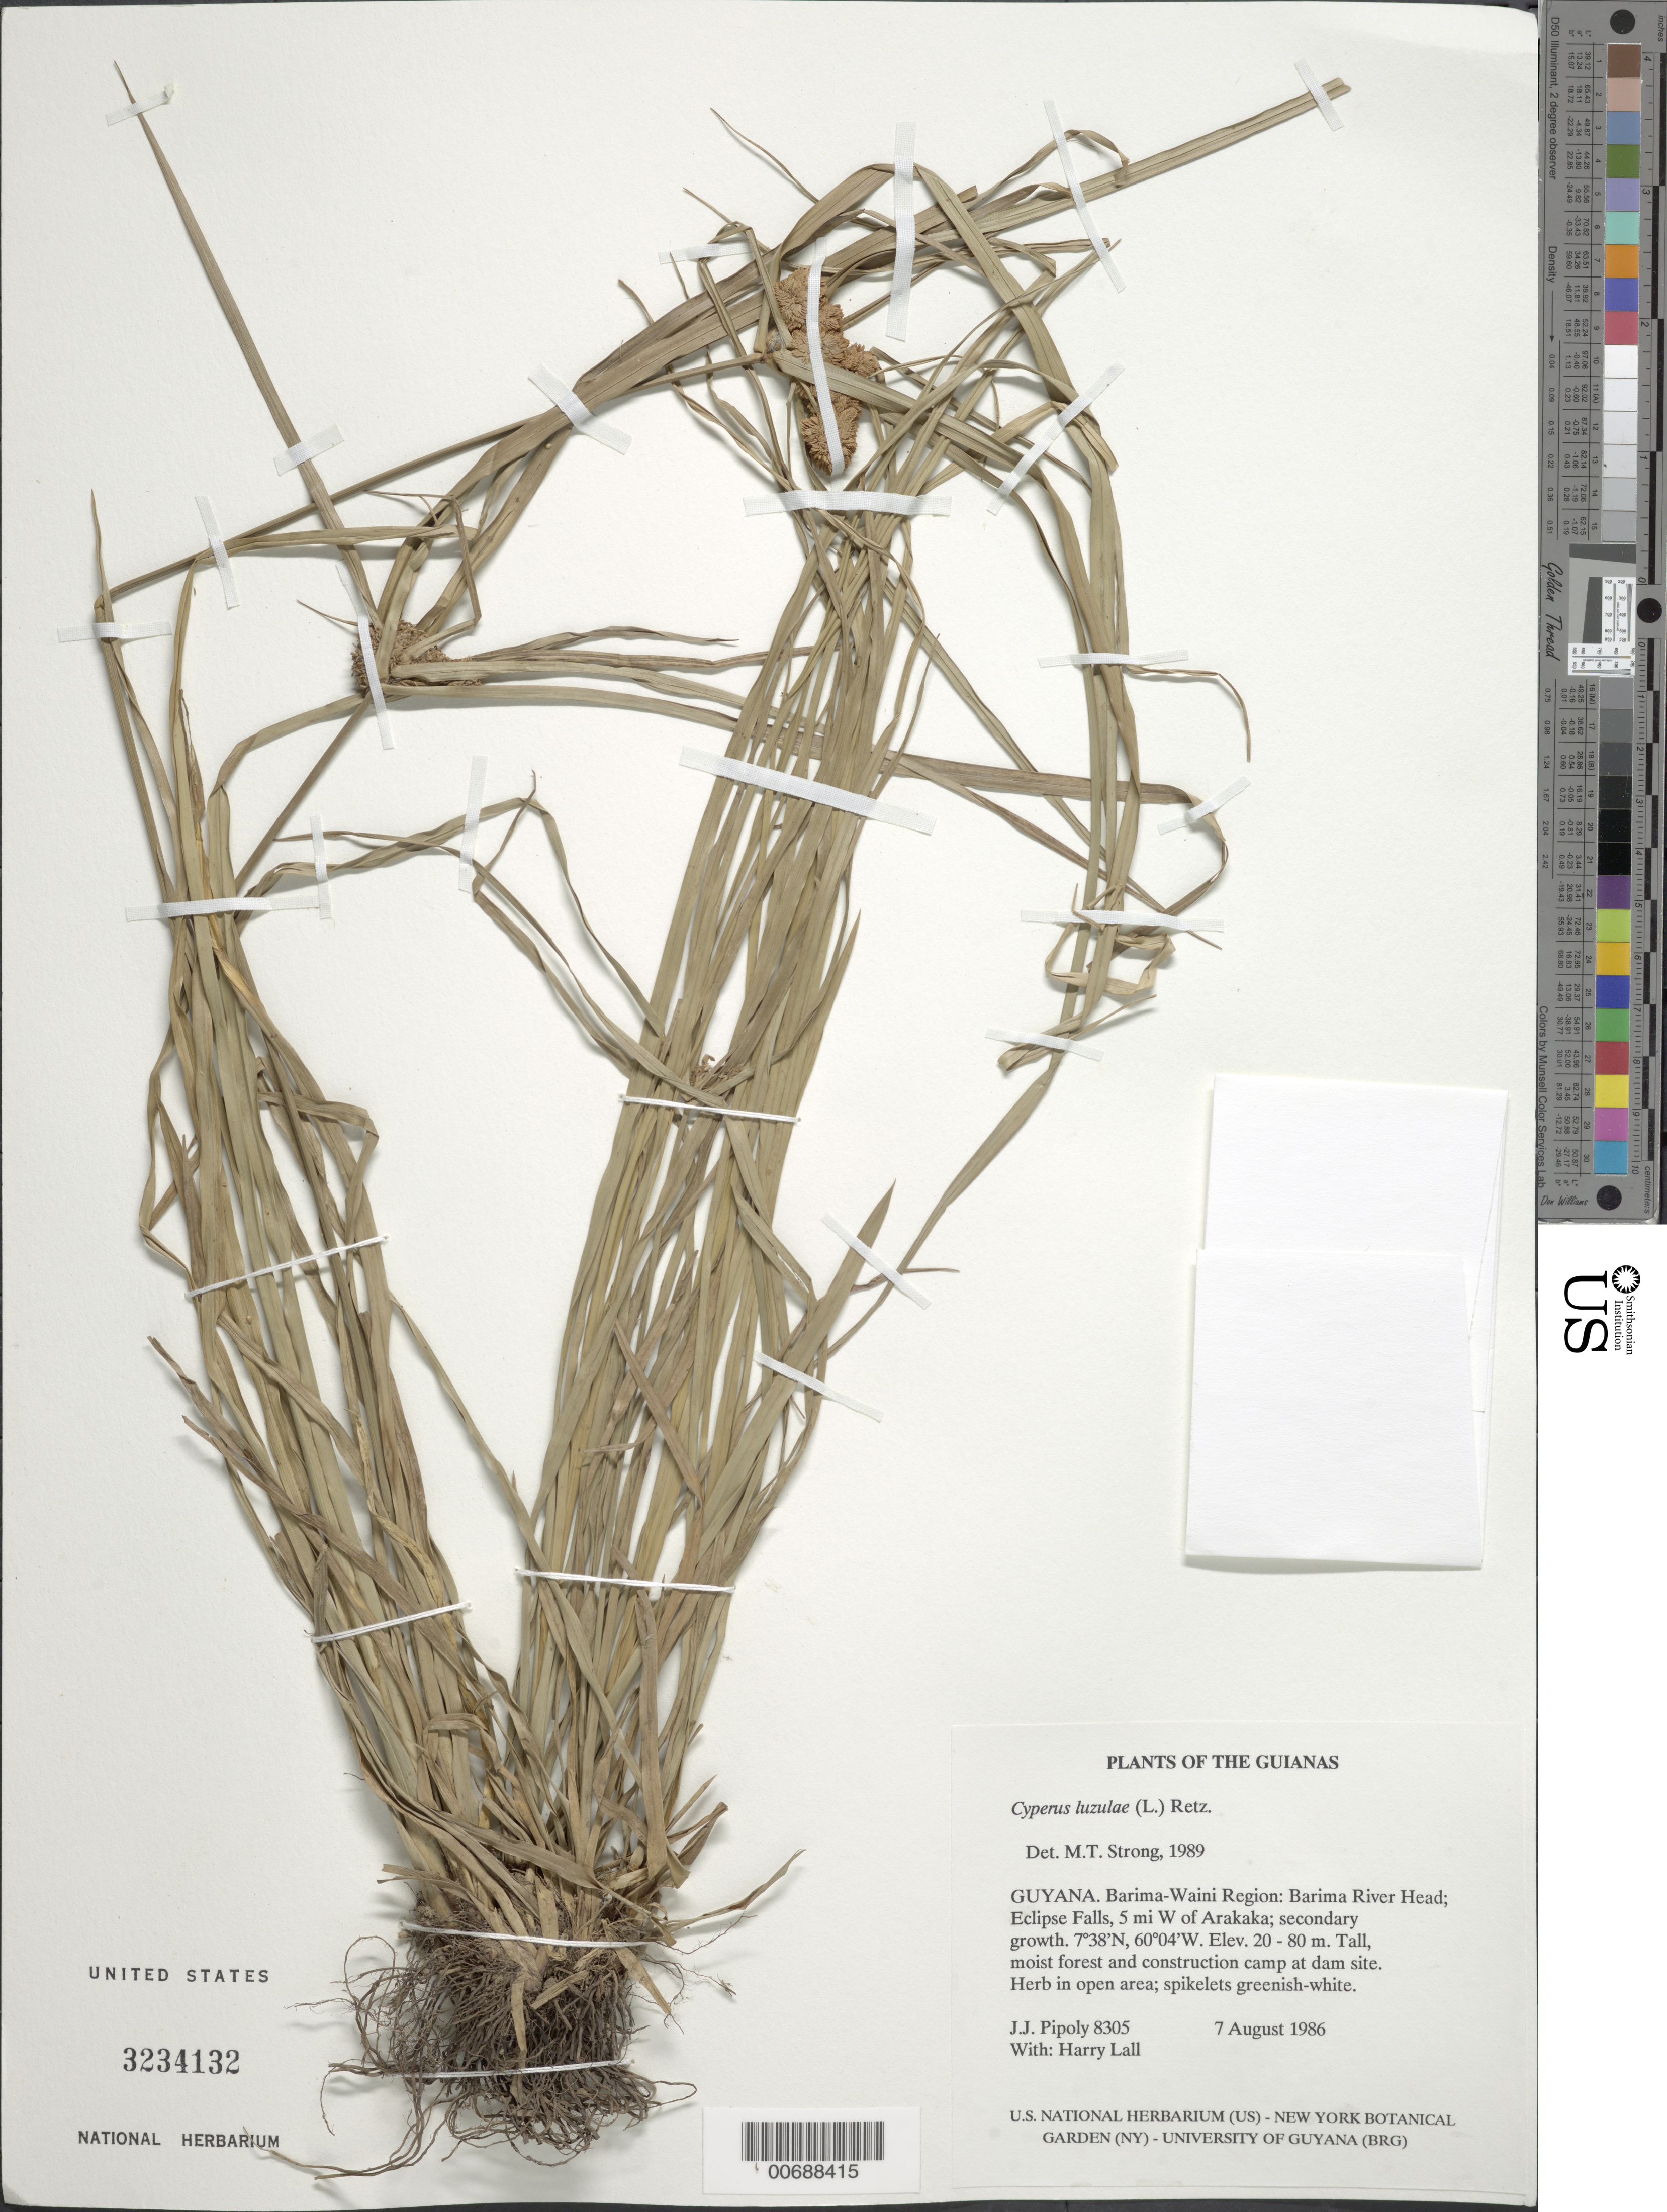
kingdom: Plantae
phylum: Tracheophyta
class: Liliopsida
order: Poales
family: Cyperaceae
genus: Cyperus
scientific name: Cyperus luzulae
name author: (L.) Rottb. ex Retz.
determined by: Strong, M. T., (US), Smithsonian Institution - National Museum of Natural History (UNITED STATES)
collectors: J. J. Pipoly & H. Lall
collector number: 8305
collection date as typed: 7 August 1986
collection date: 1986-08-07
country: Guyana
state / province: Barima-Waini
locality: Barima River head; Eclipse Falls, 5 mi W of Arakaka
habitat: Secondary growth, tall moist forest and construction camp at dam site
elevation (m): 20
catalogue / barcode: US 3234132